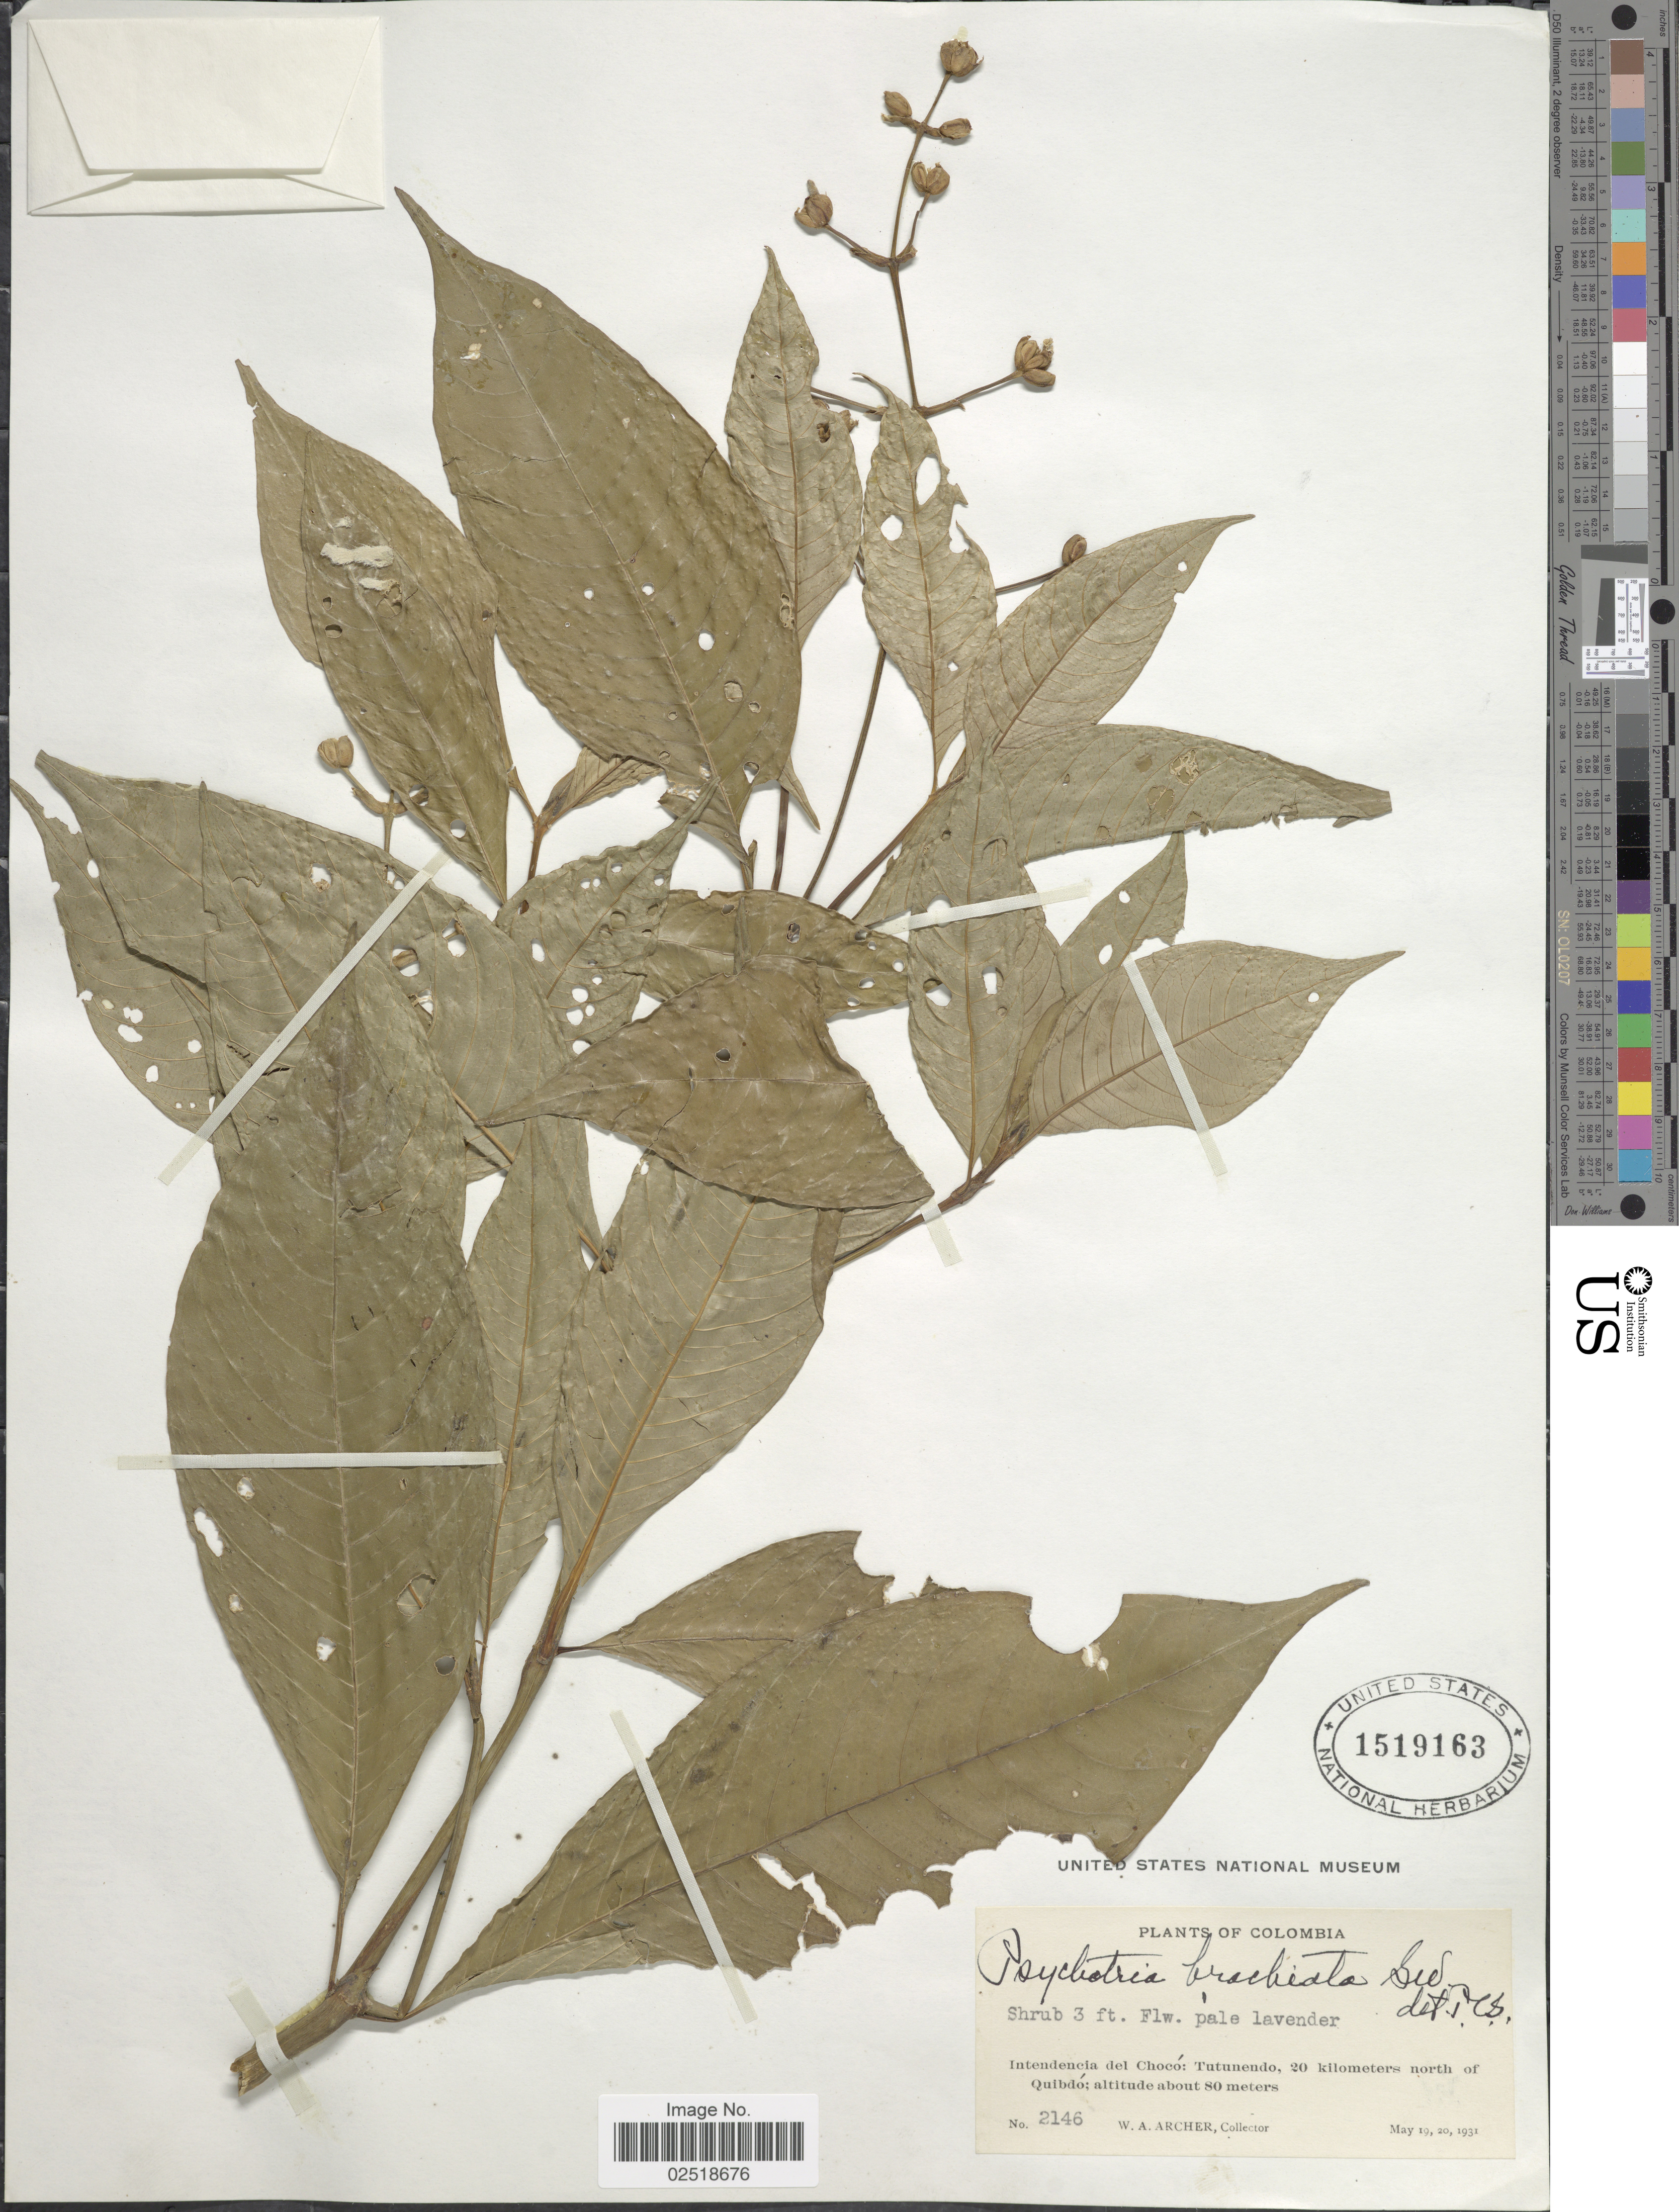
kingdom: Plantae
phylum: Tracheophyta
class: Magnoliopsida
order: Gentianales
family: Rubiaceae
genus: Psychotria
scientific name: Psychotria caerulea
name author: Ruiz & Pav.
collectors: W. A. Archer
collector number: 2146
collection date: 1931-05-19/1931-05-20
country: Colombia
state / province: Chocó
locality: Intendencia del Chocó: Tutunendo, 20 kilometers north of Quibdó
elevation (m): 80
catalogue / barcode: US 1519163